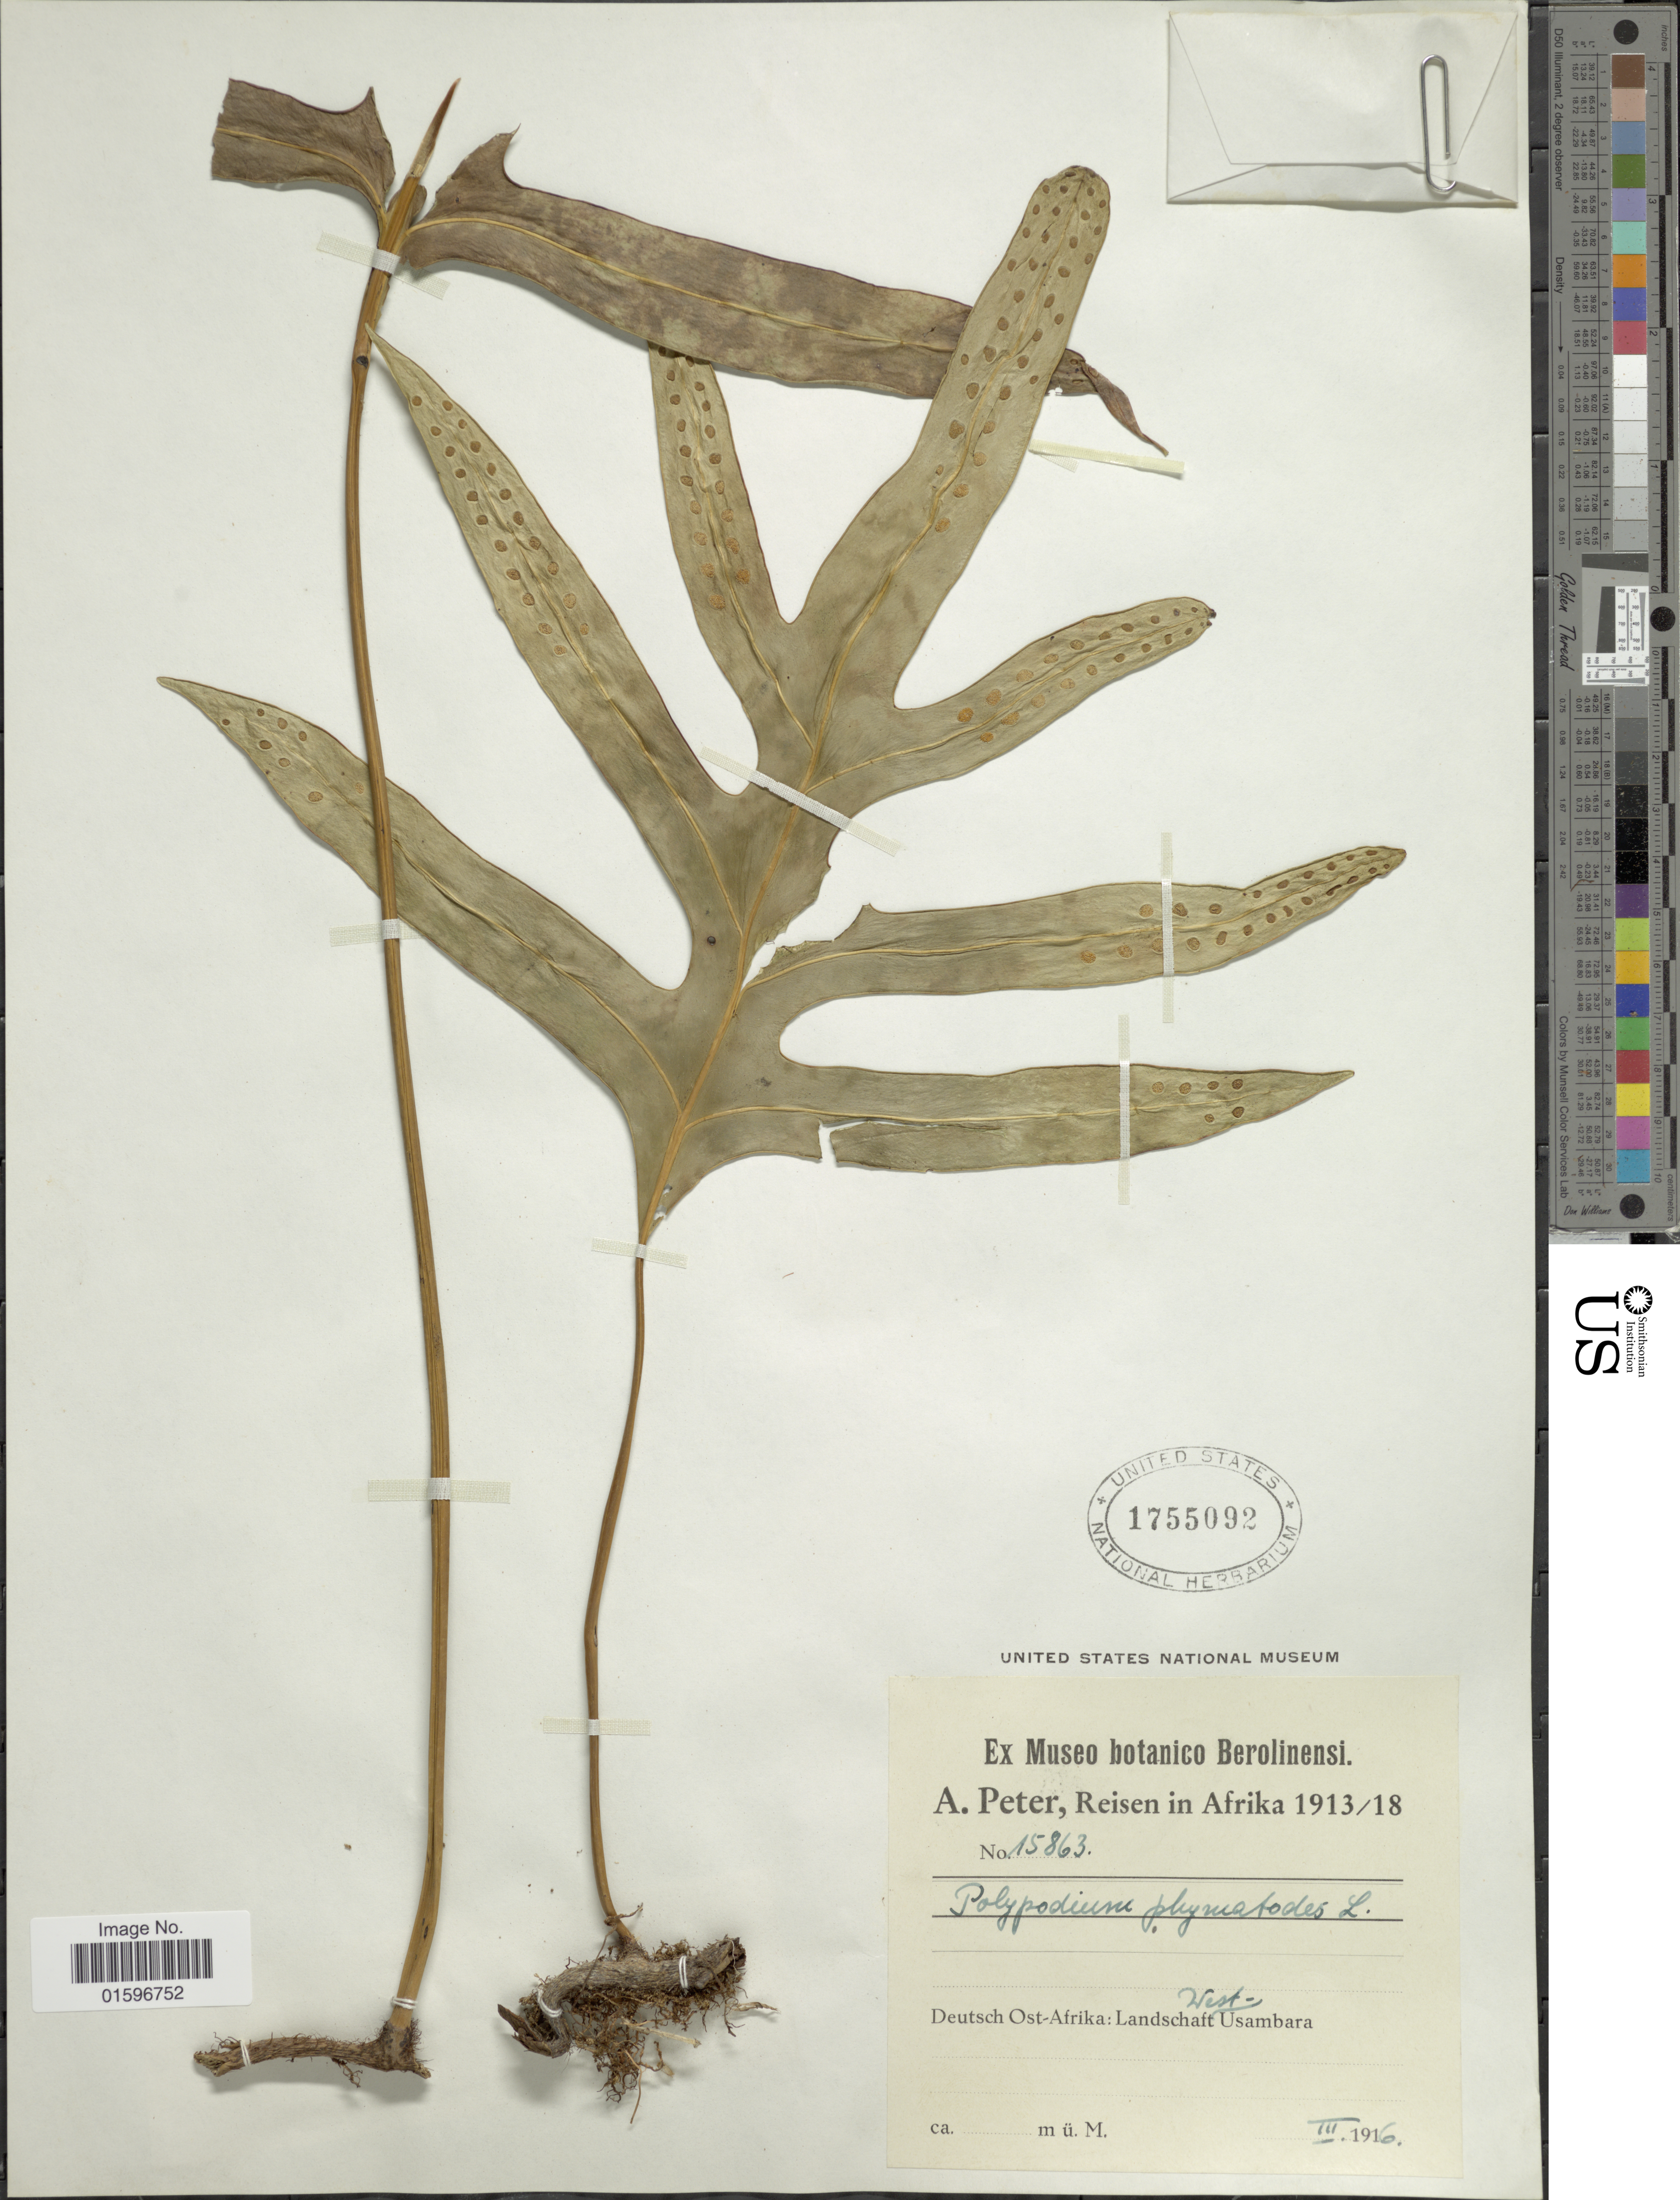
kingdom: Plantae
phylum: Tracheophyta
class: Polypodiopsida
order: Polypodiales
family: Polypodiaceae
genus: Polypodium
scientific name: Polypodium scolopendria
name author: Burm. f.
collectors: A. Peter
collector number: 15863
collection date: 1916-03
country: Tanzania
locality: Afrika, Deutsch Ost-Afrika: Landschaft West Usambara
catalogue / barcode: US 1755092